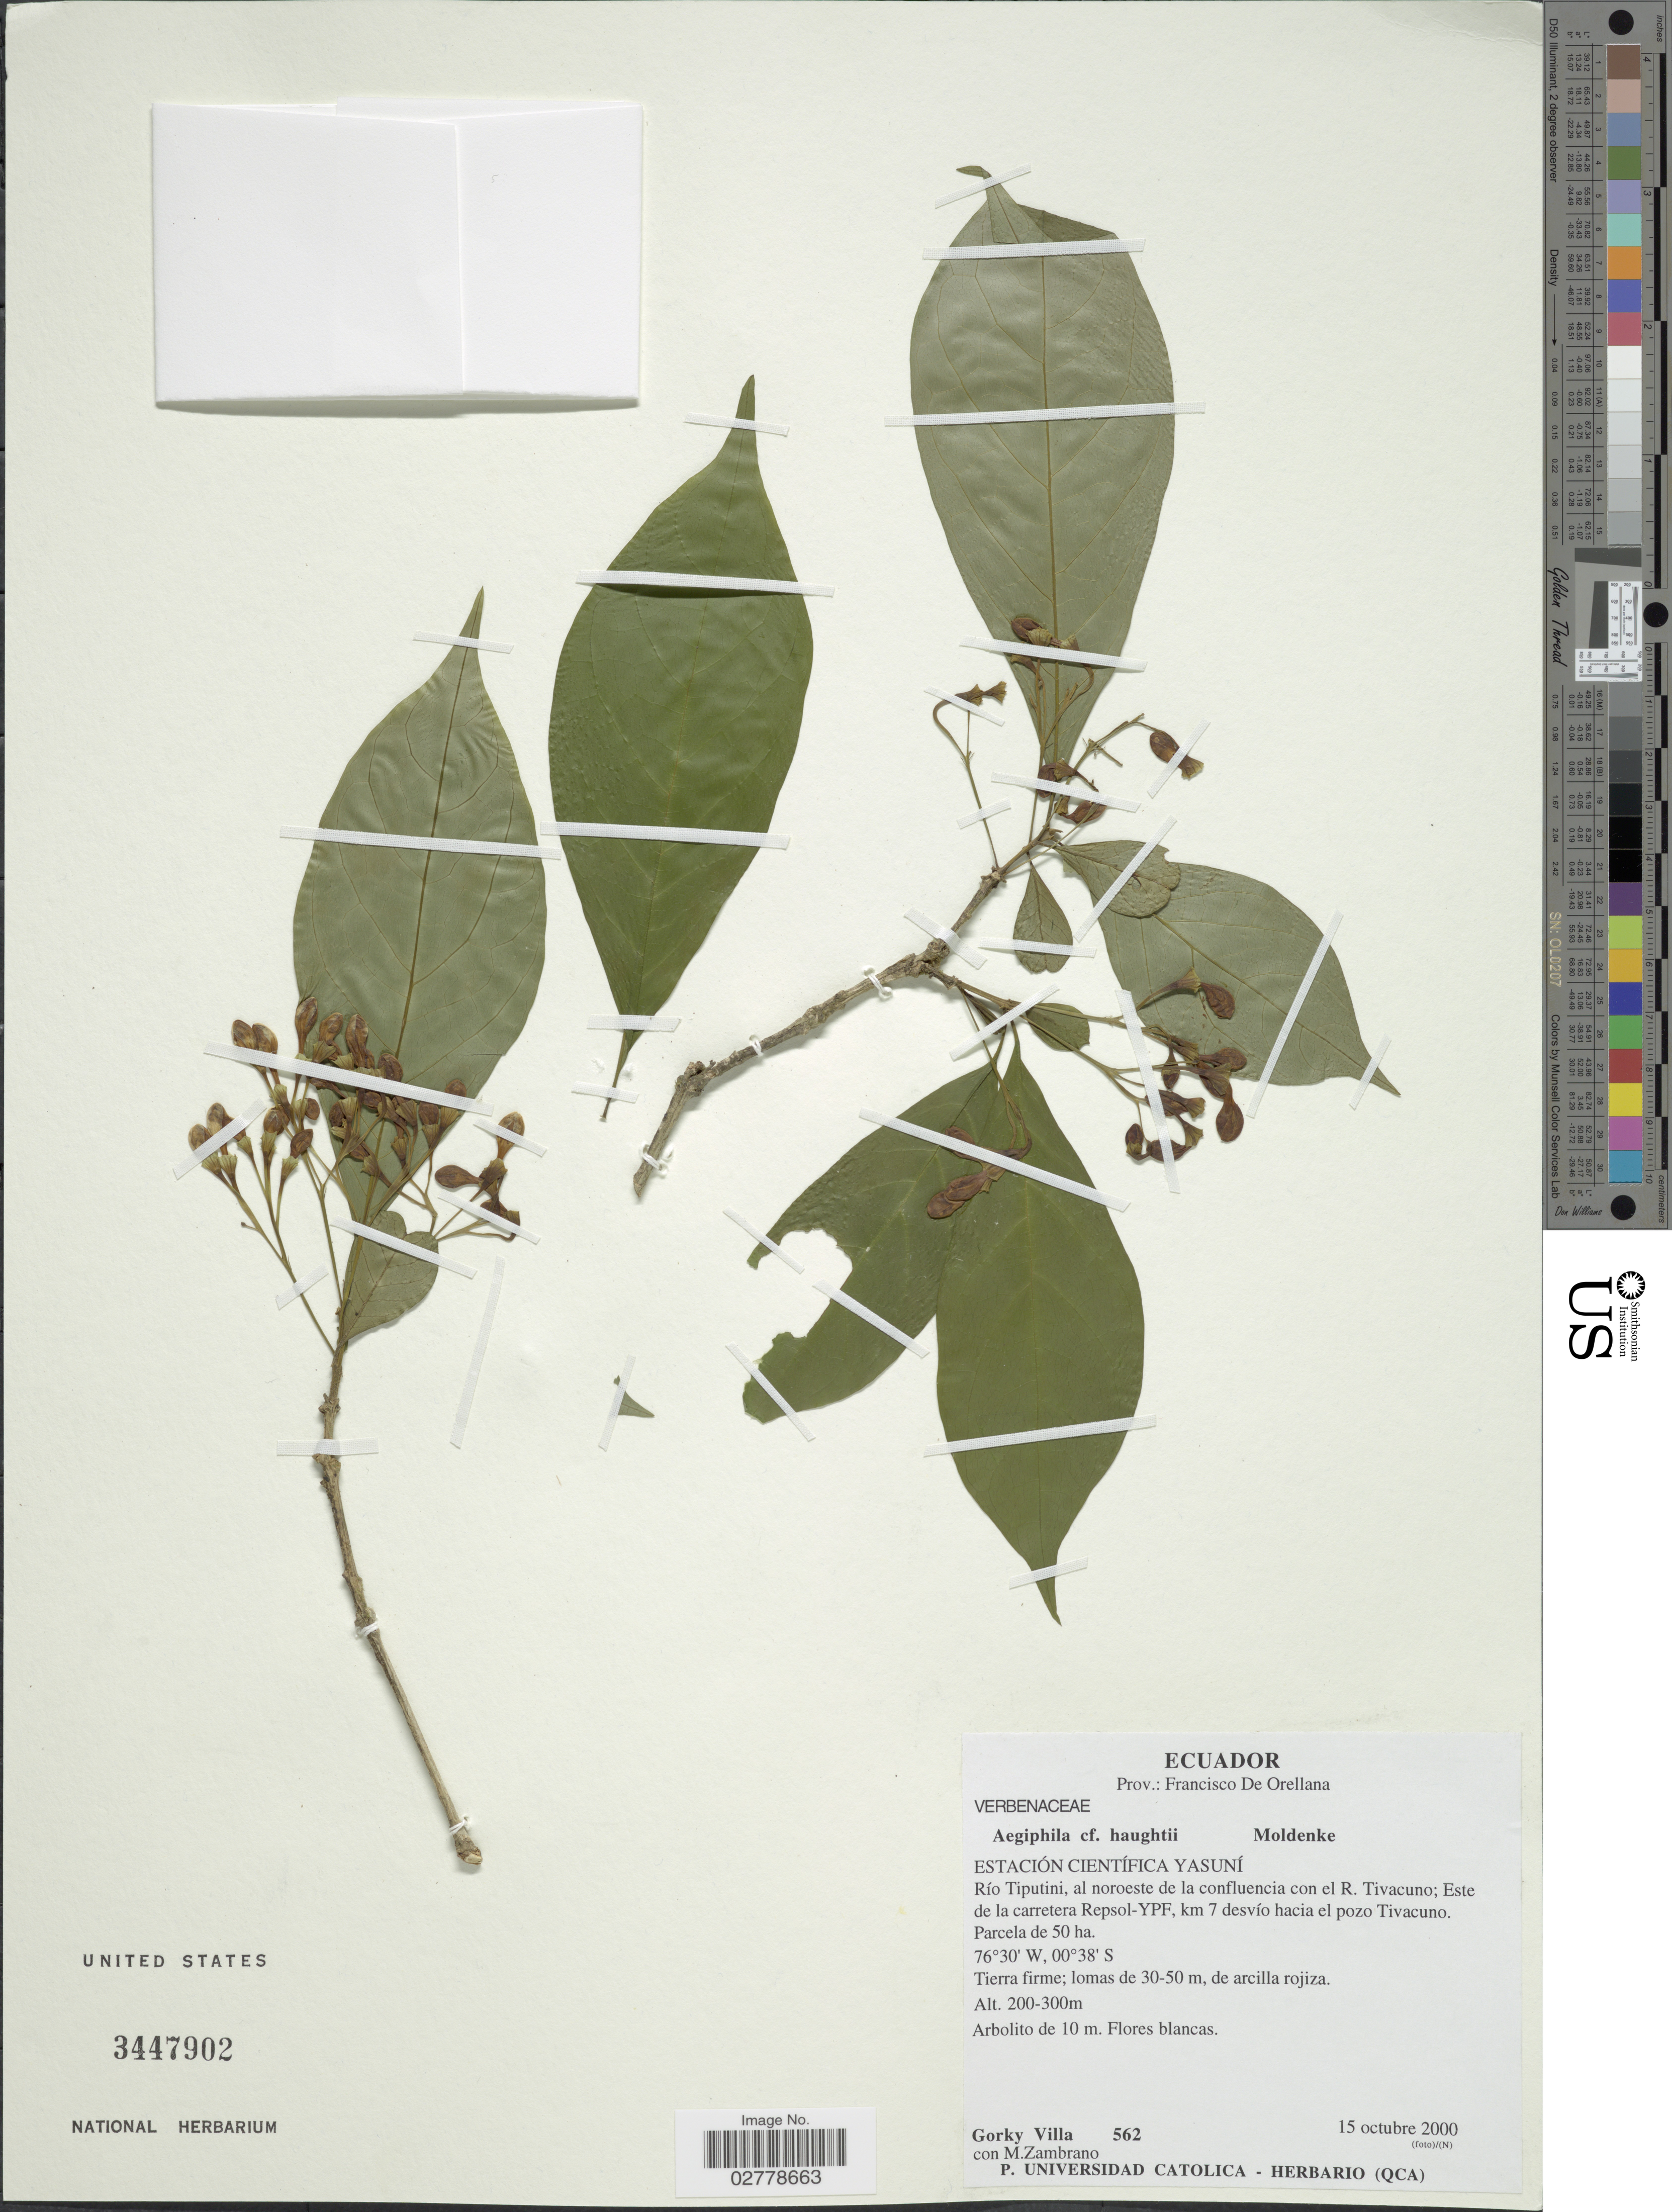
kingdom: Plantae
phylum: Tracheophyta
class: Magnoliopsida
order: Lamiales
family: Lamiaceae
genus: Aegiphila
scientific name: Aegiphila haughtii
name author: Moldenke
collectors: G. Villa & M. Zambrano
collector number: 562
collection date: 2000-10-15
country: Ecuador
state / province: Orellana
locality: Prov.: Francisco De Orellana. Estacíon Científica Yasuní. Río Tiputini, al noroeste de la confluencia con el R. Tivacuno; Este de la carretera Repsol-YPF, km 7 desvío hacia el pozo Tivacuno. Parcela de 50 ha.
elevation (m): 200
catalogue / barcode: US 3447902